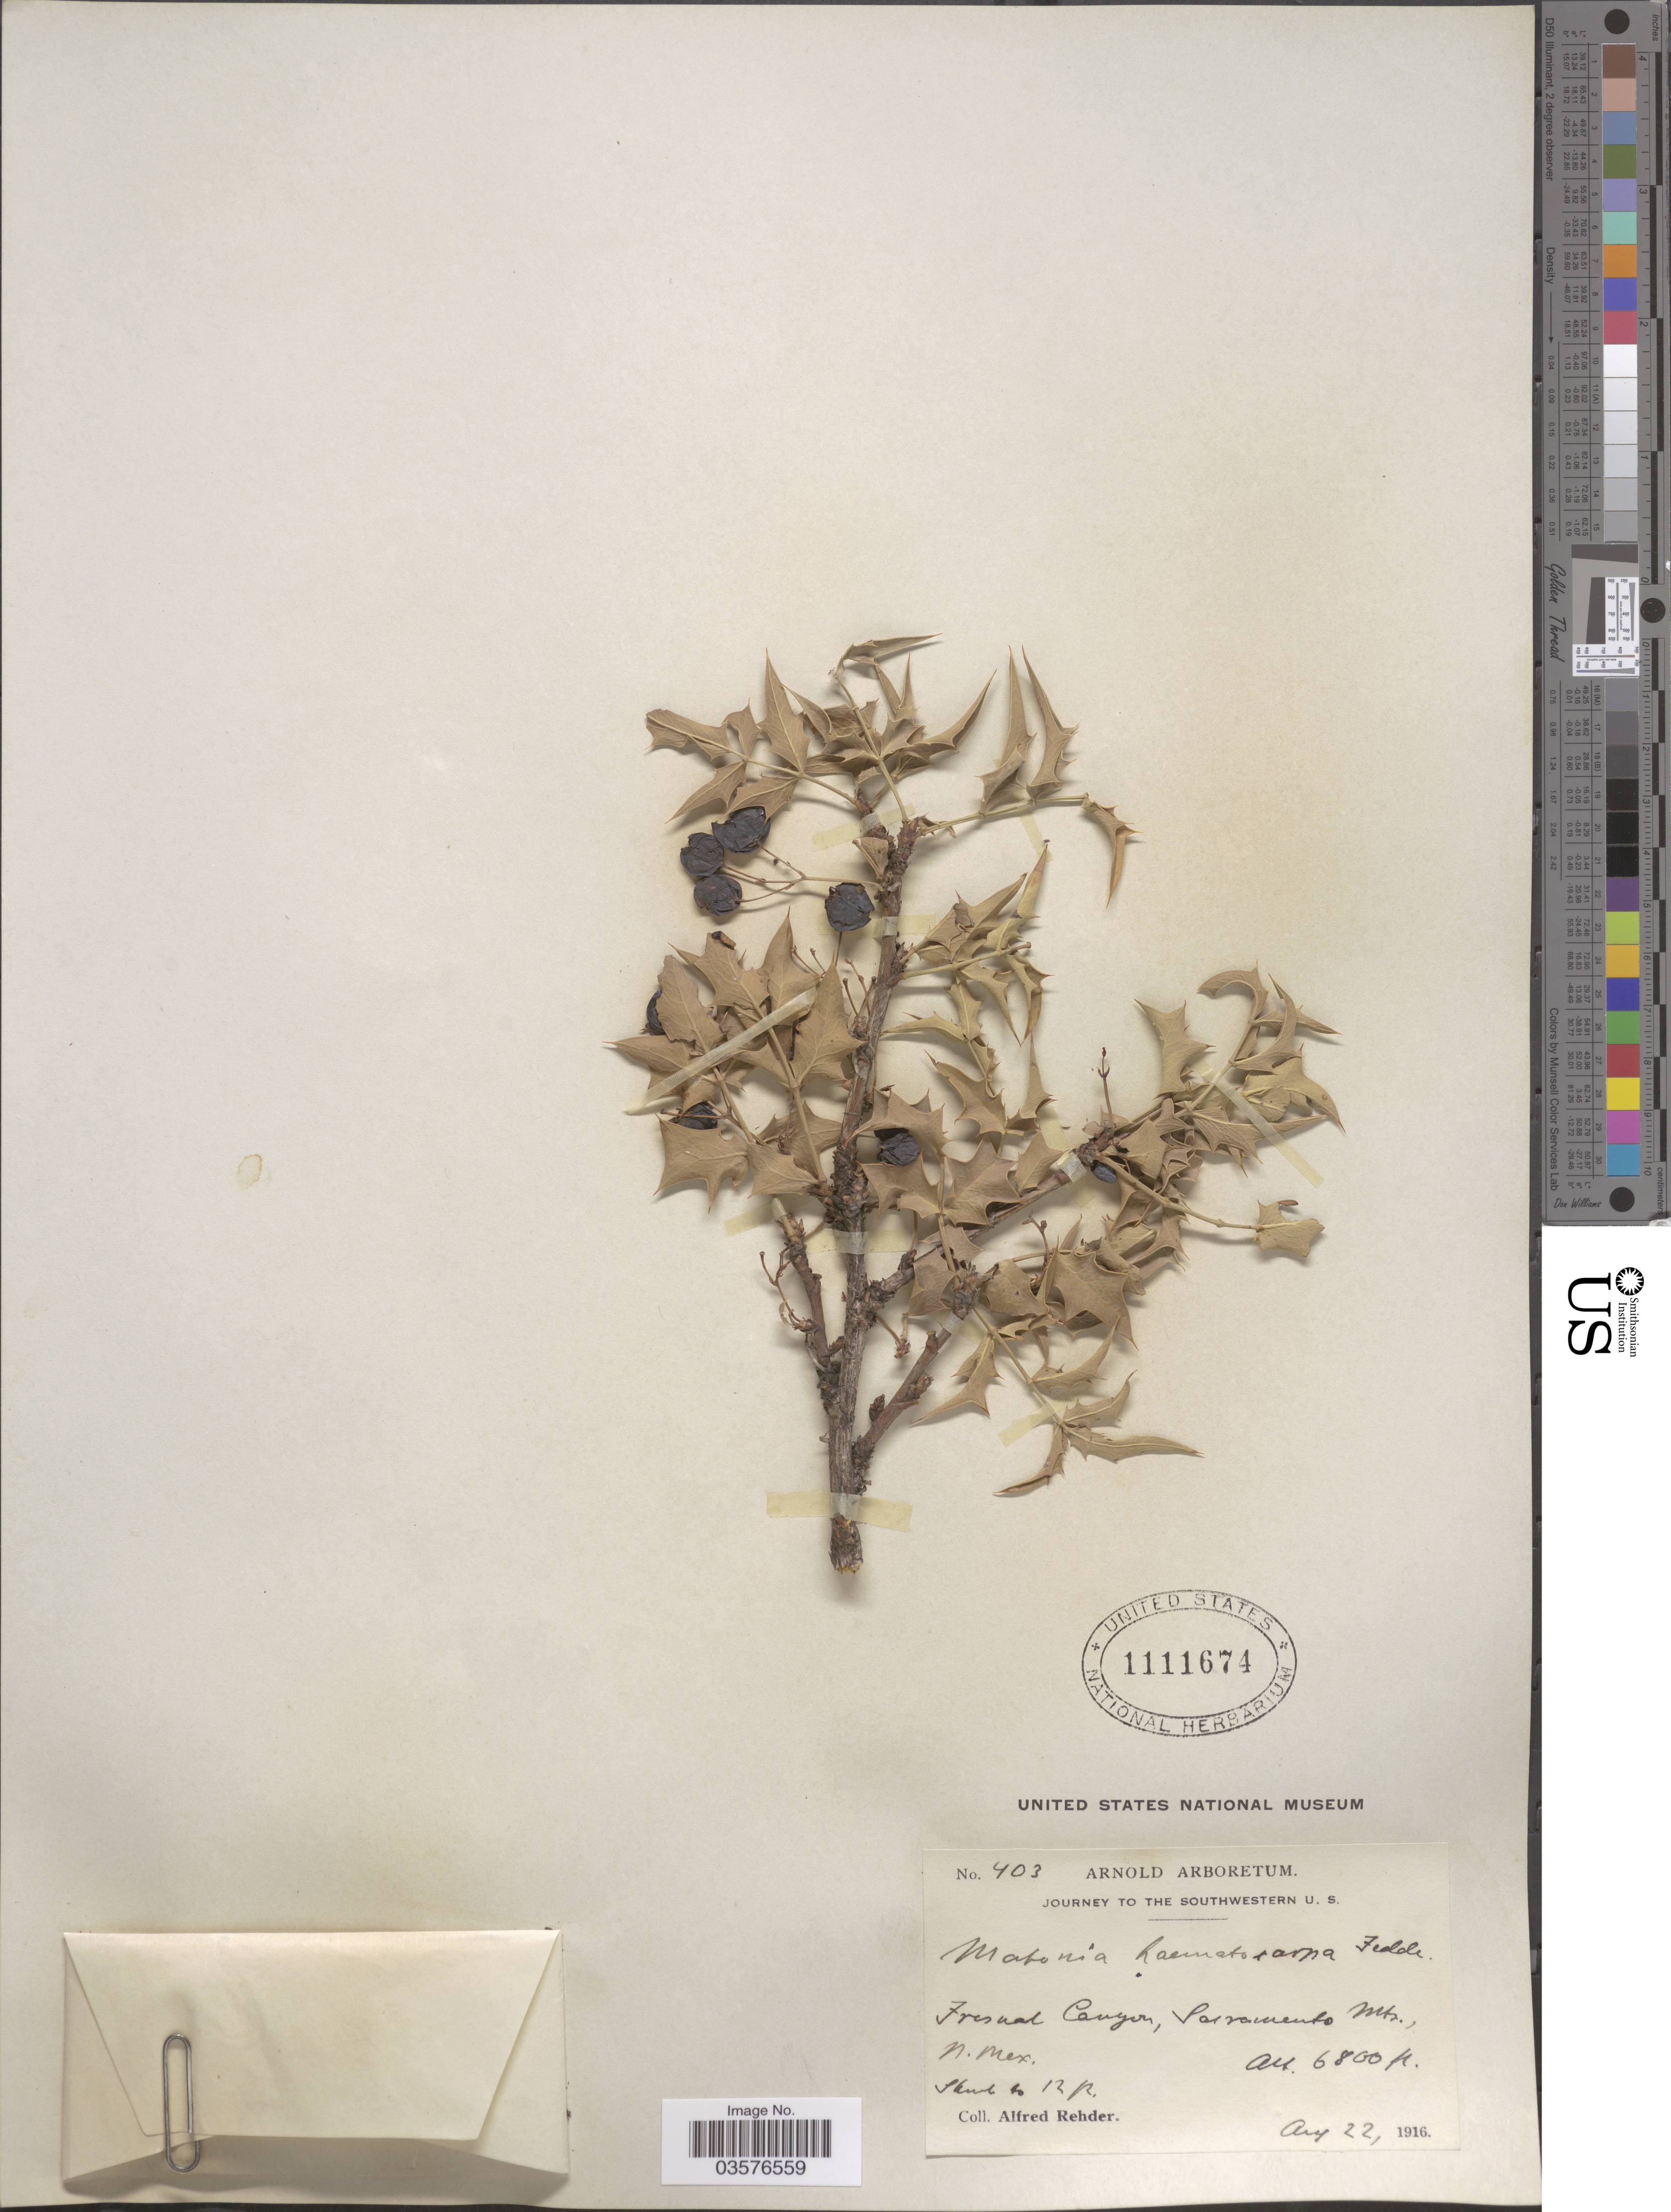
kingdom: Plantae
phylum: Tracheophyta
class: Magnoliopsida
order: Ranunculales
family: Berberidaceae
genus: Mahonia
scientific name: Mahonia haematocarpa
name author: (Wooton) Fedde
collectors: A. Rehder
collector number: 403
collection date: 1916-08-22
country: United States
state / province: New Mexico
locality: The Southwestern U.S. Fresnal Canyon, Sacramento Mts.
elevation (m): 2073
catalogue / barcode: US 1111674